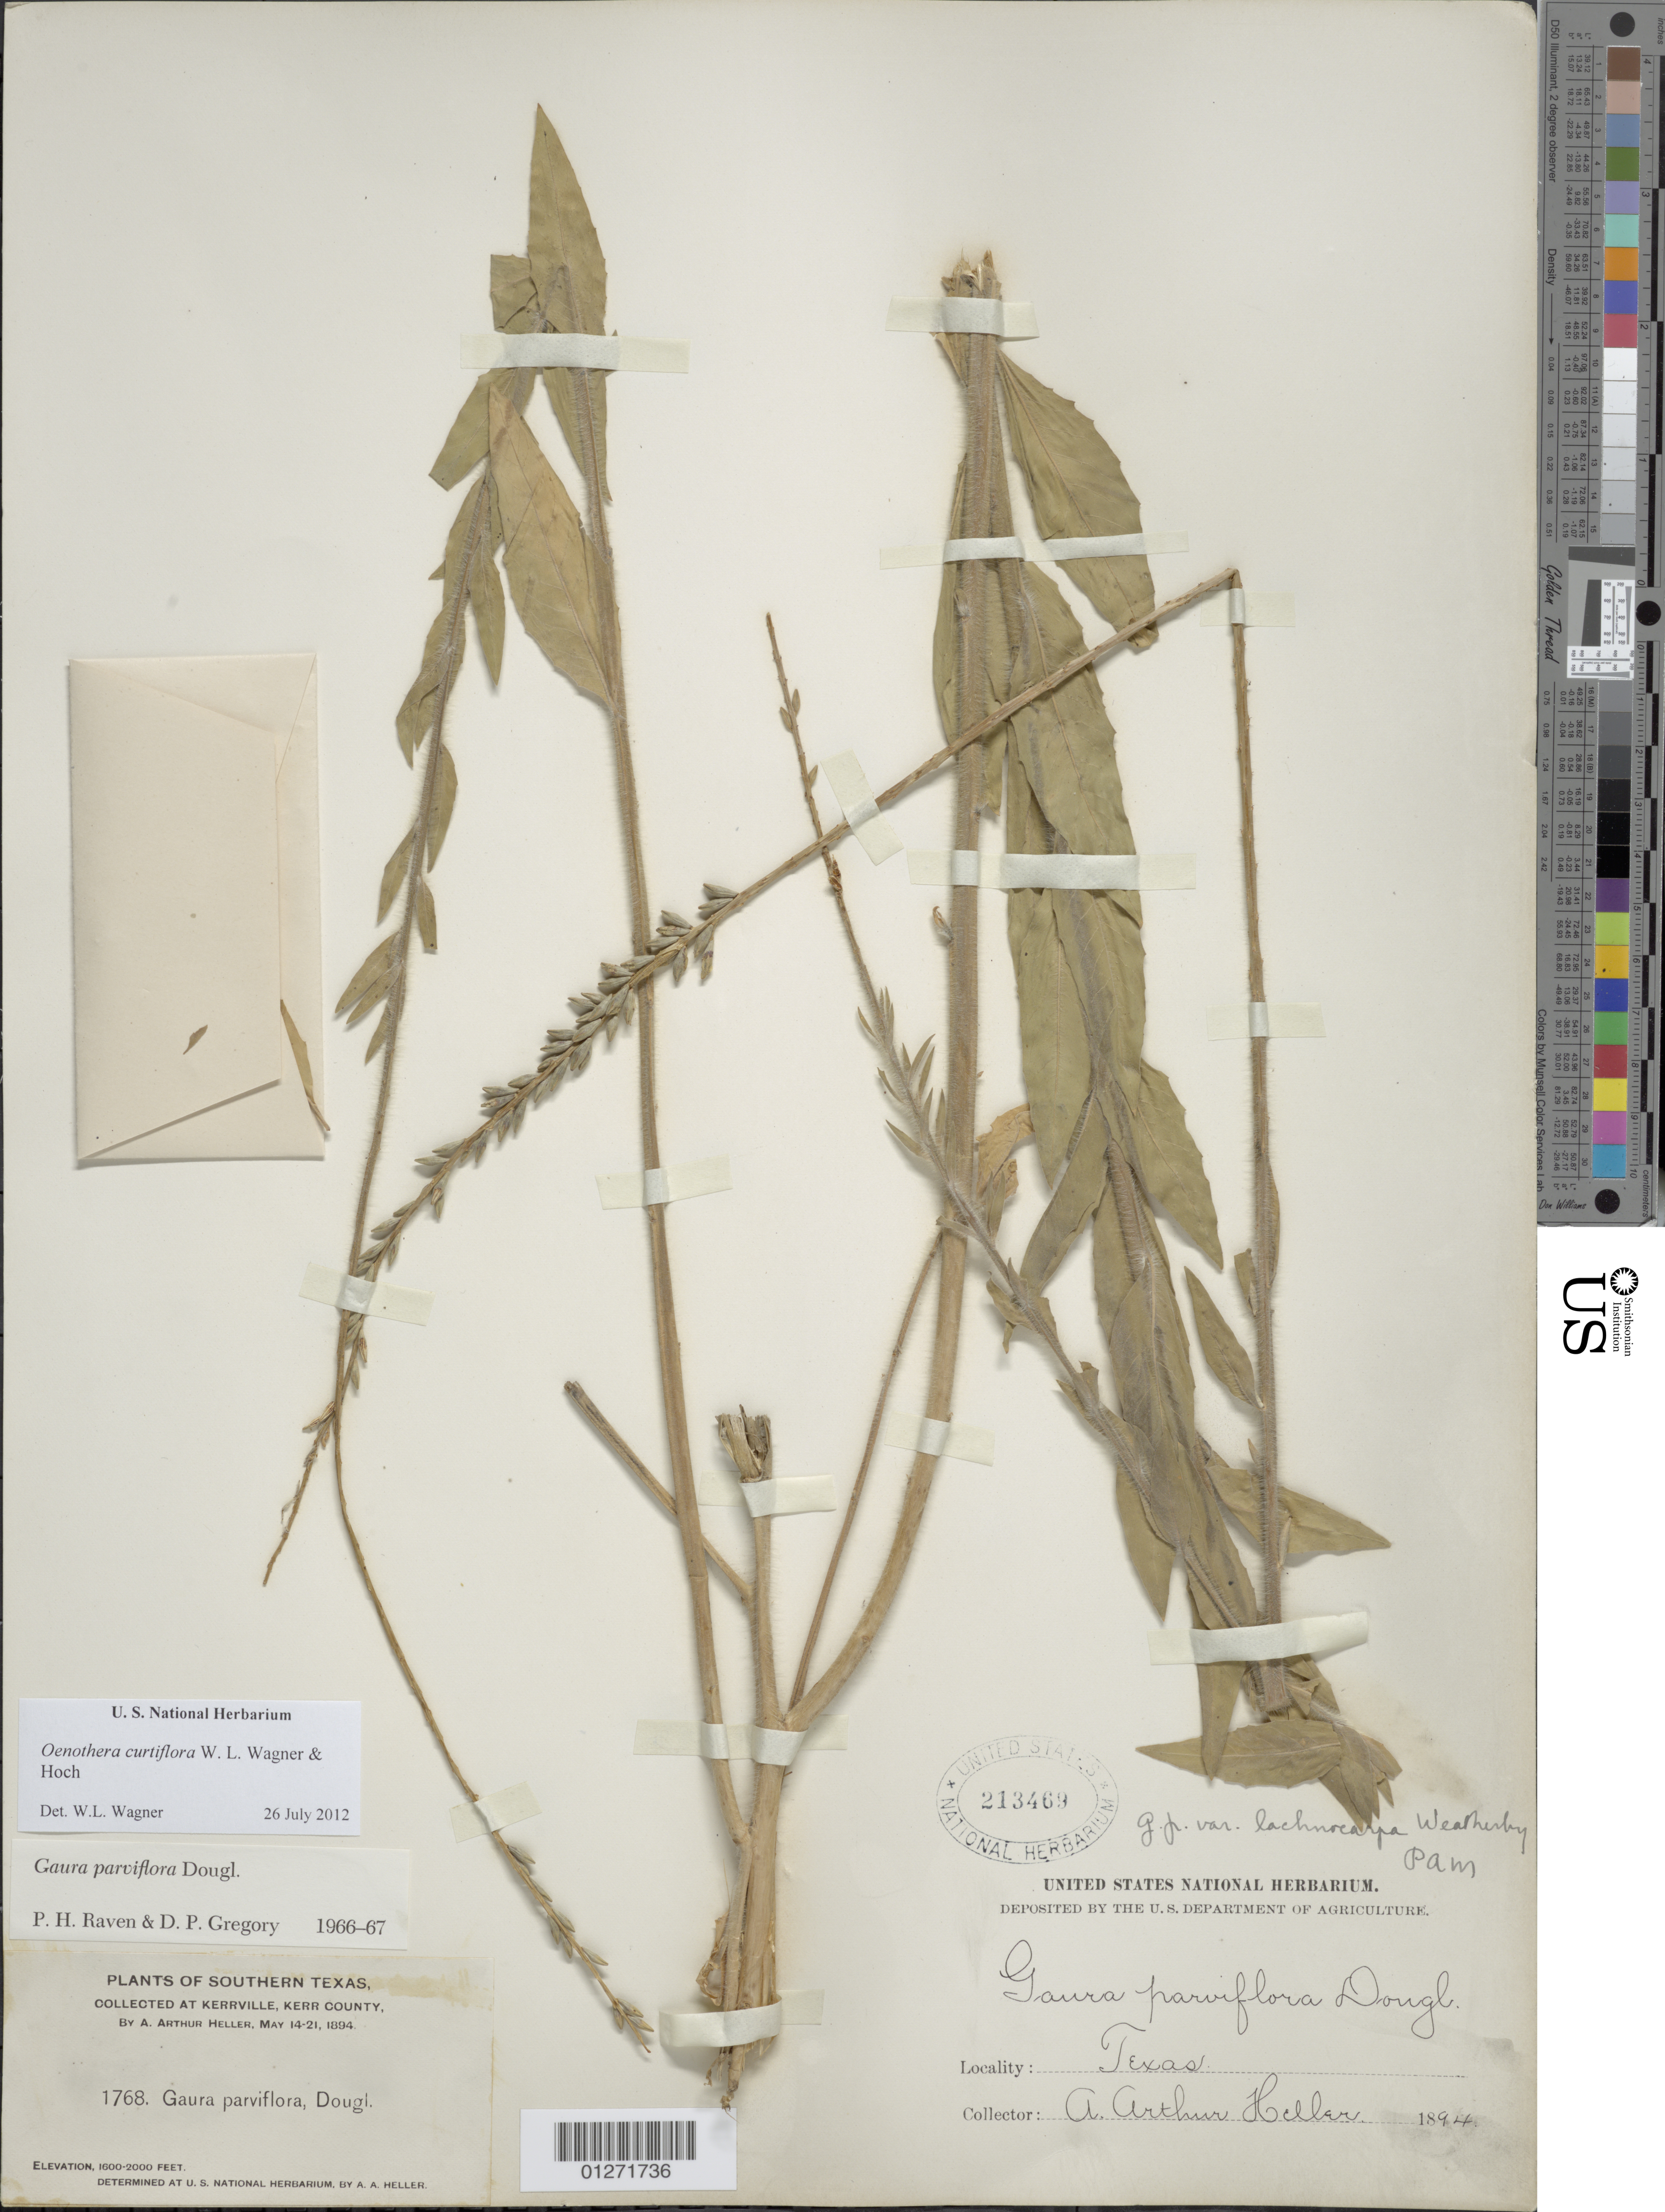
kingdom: Plantae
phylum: Tracheophyta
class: Magnoliopsida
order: Myrtales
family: Onagraceae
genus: Oenothera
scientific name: Oenothera curtiflora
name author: W.L. Wagner & Hoch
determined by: Wagner, W. L., (BOT), Smithsonian Institution - National Museum of Natural History (UNITED STATES)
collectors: A. A. Heller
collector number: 1768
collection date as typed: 14 May 1894 to 21 May 1894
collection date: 1894-05-14/1894-05-21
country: United States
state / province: Texas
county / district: Kerr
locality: At Kerrville; alt. 1600-2000 ft.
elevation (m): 488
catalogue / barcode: US 213469